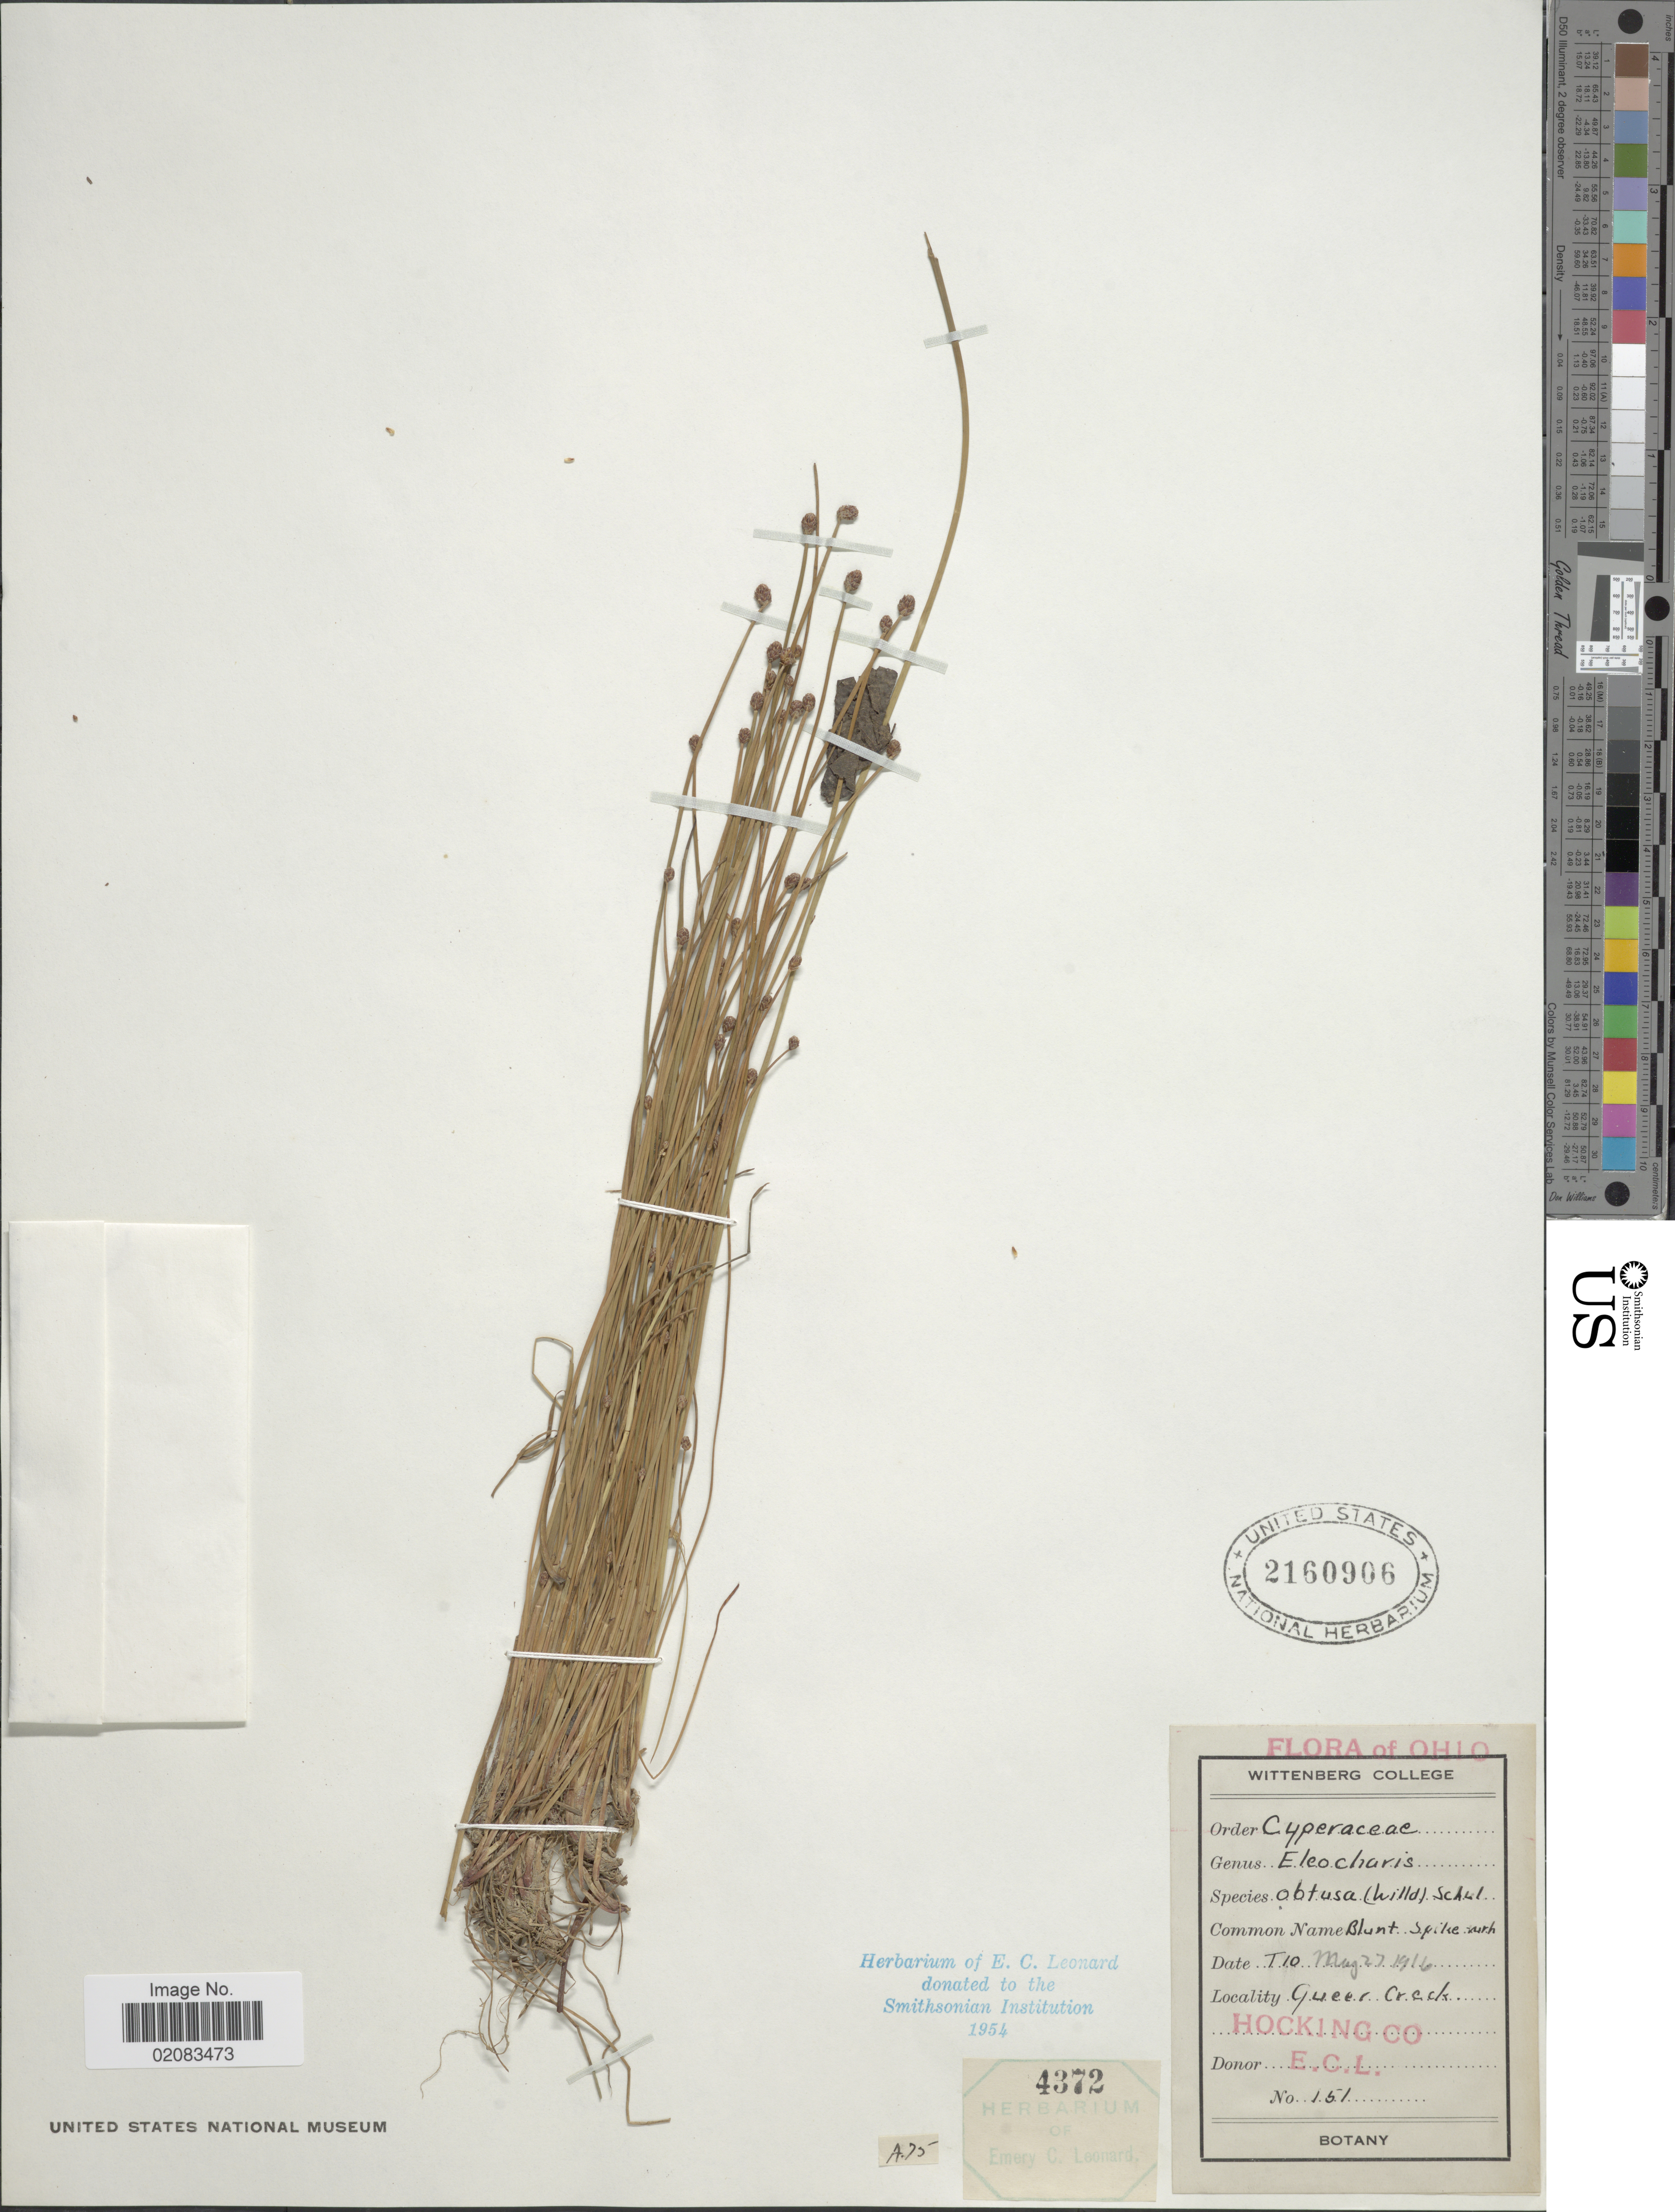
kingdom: Plantae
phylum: Tracheophyta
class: Liliopsida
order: Poales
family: Cyperaceae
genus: Eleocharis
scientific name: Eleocharis obtusa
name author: (Willd.) Schult.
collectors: E. C. Leonard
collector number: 151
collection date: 1916-05-27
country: United States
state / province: Ohio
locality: Queer creek, Hocking Co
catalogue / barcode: US 2160906